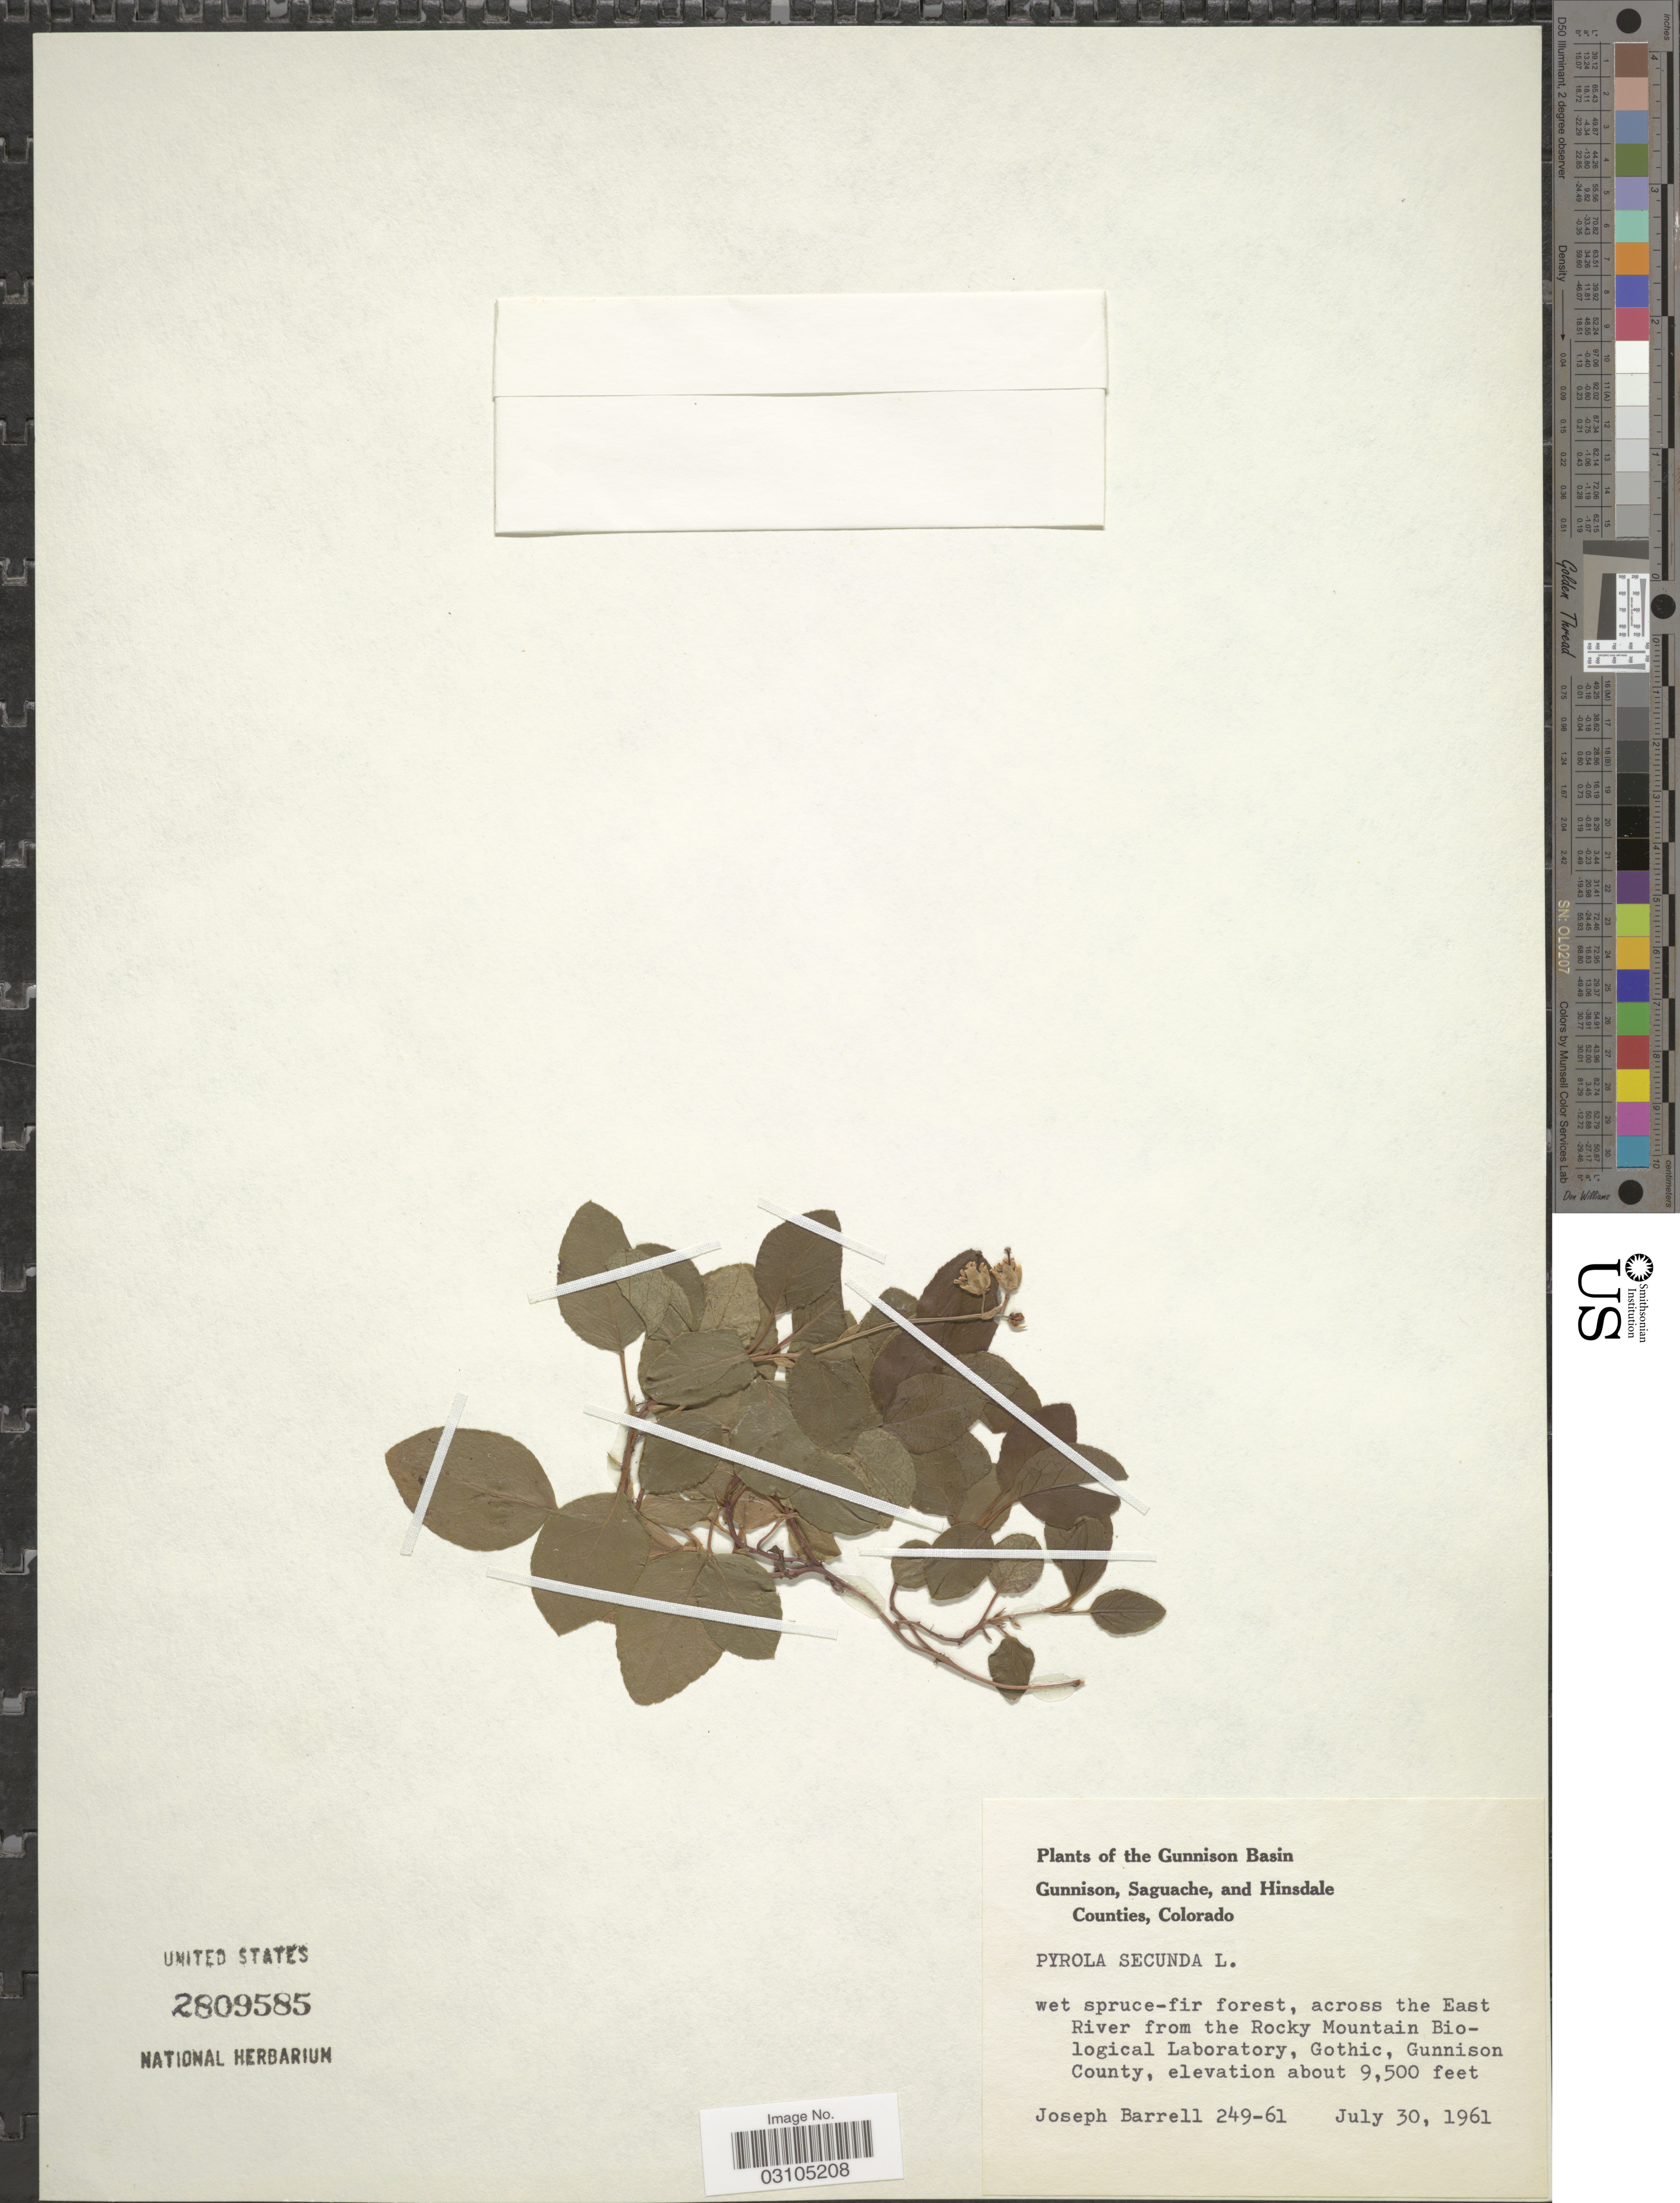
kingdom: Plantae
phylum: Tracheophyta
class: Magnoliopsida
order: Ericales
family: Ericaceae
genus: Orthilia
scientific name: Orthilia secunda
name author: (L.) House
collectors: J. Barrell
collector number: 249-61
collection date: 1961-07-30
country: United States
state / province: Colorado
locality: Gunnison Basin. Across the East River from the Rocky Mountain Biological Laboratory, Gothic, Gunnison County.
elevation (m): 2896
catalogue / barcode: US 2809585